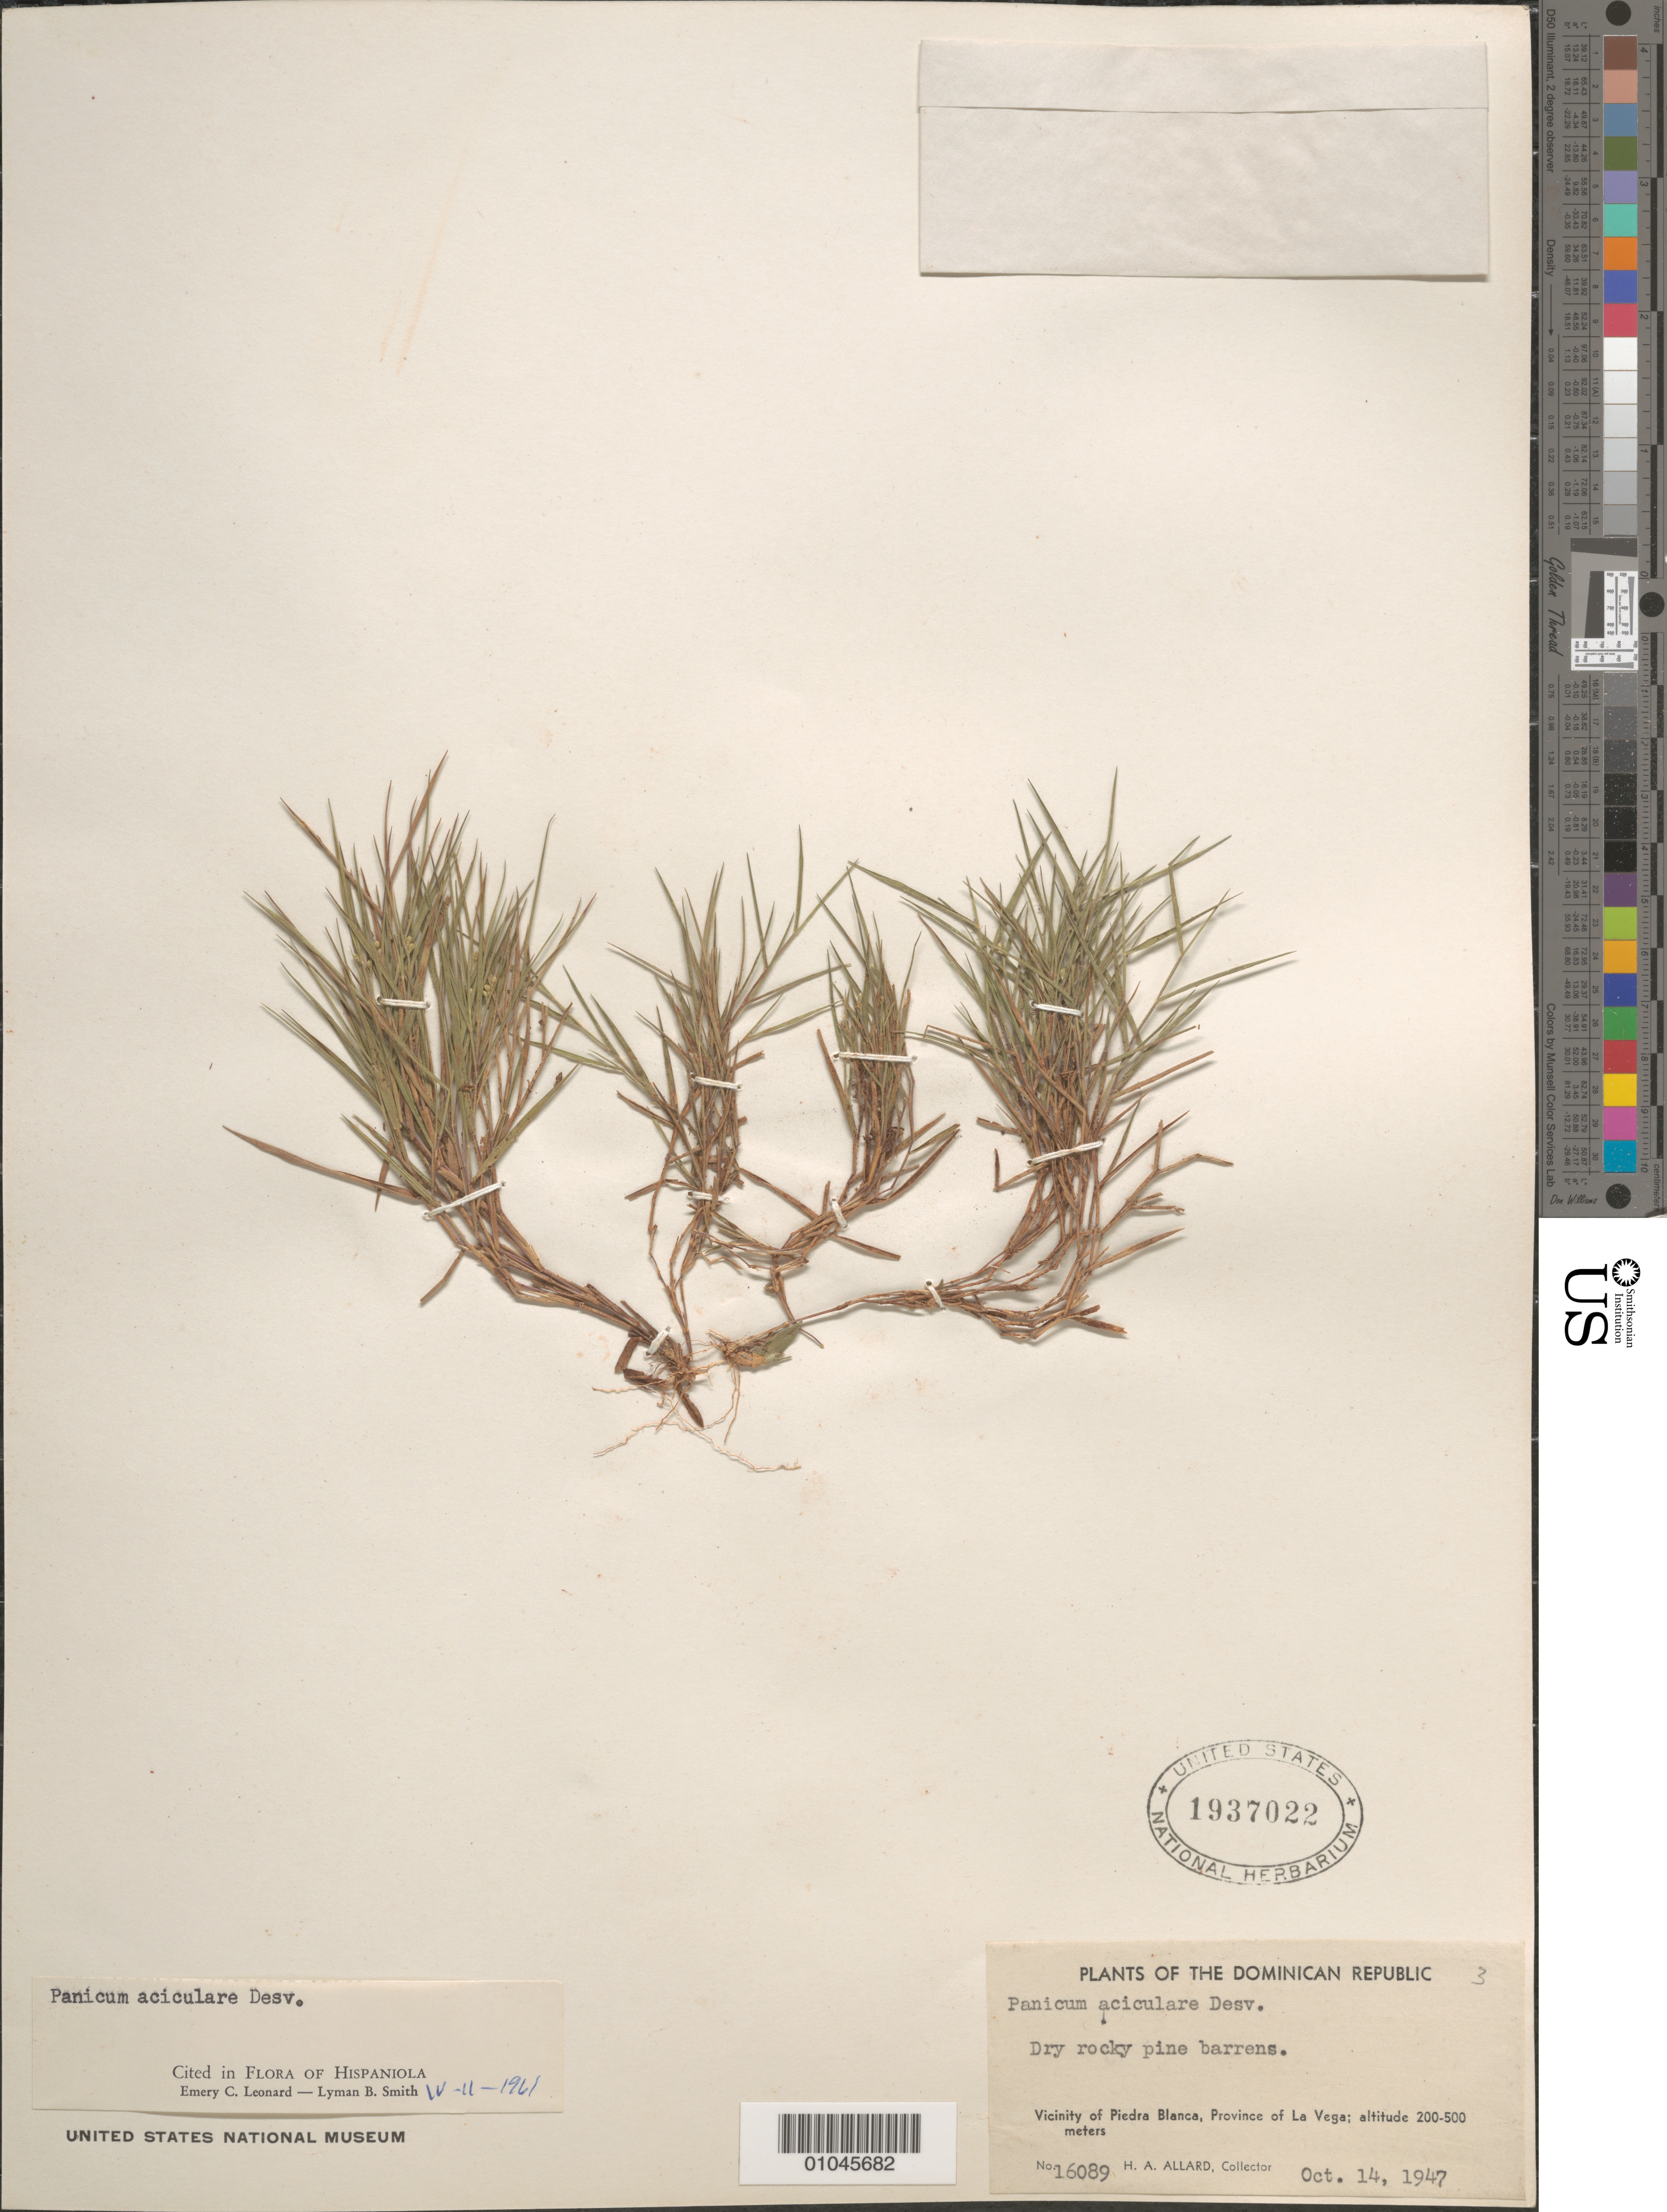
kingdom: Plantae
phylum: Tracheophyta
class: Liliopsida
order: Poales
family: Poaceae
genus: Panicum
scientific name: Panicum aciculare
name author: Desv. ex Poir.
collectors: H. A. Allard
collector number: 16089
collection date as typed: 14 Oct 1947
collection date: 1947-10-14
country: Dominican Republic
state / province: La Vega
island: Hispaniola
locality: Dry rocky pine barrens. Vicinity of Piedra Blanca, province of La Vega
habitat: dry rocky pine barrens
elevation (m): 200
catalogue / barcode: US 1937022